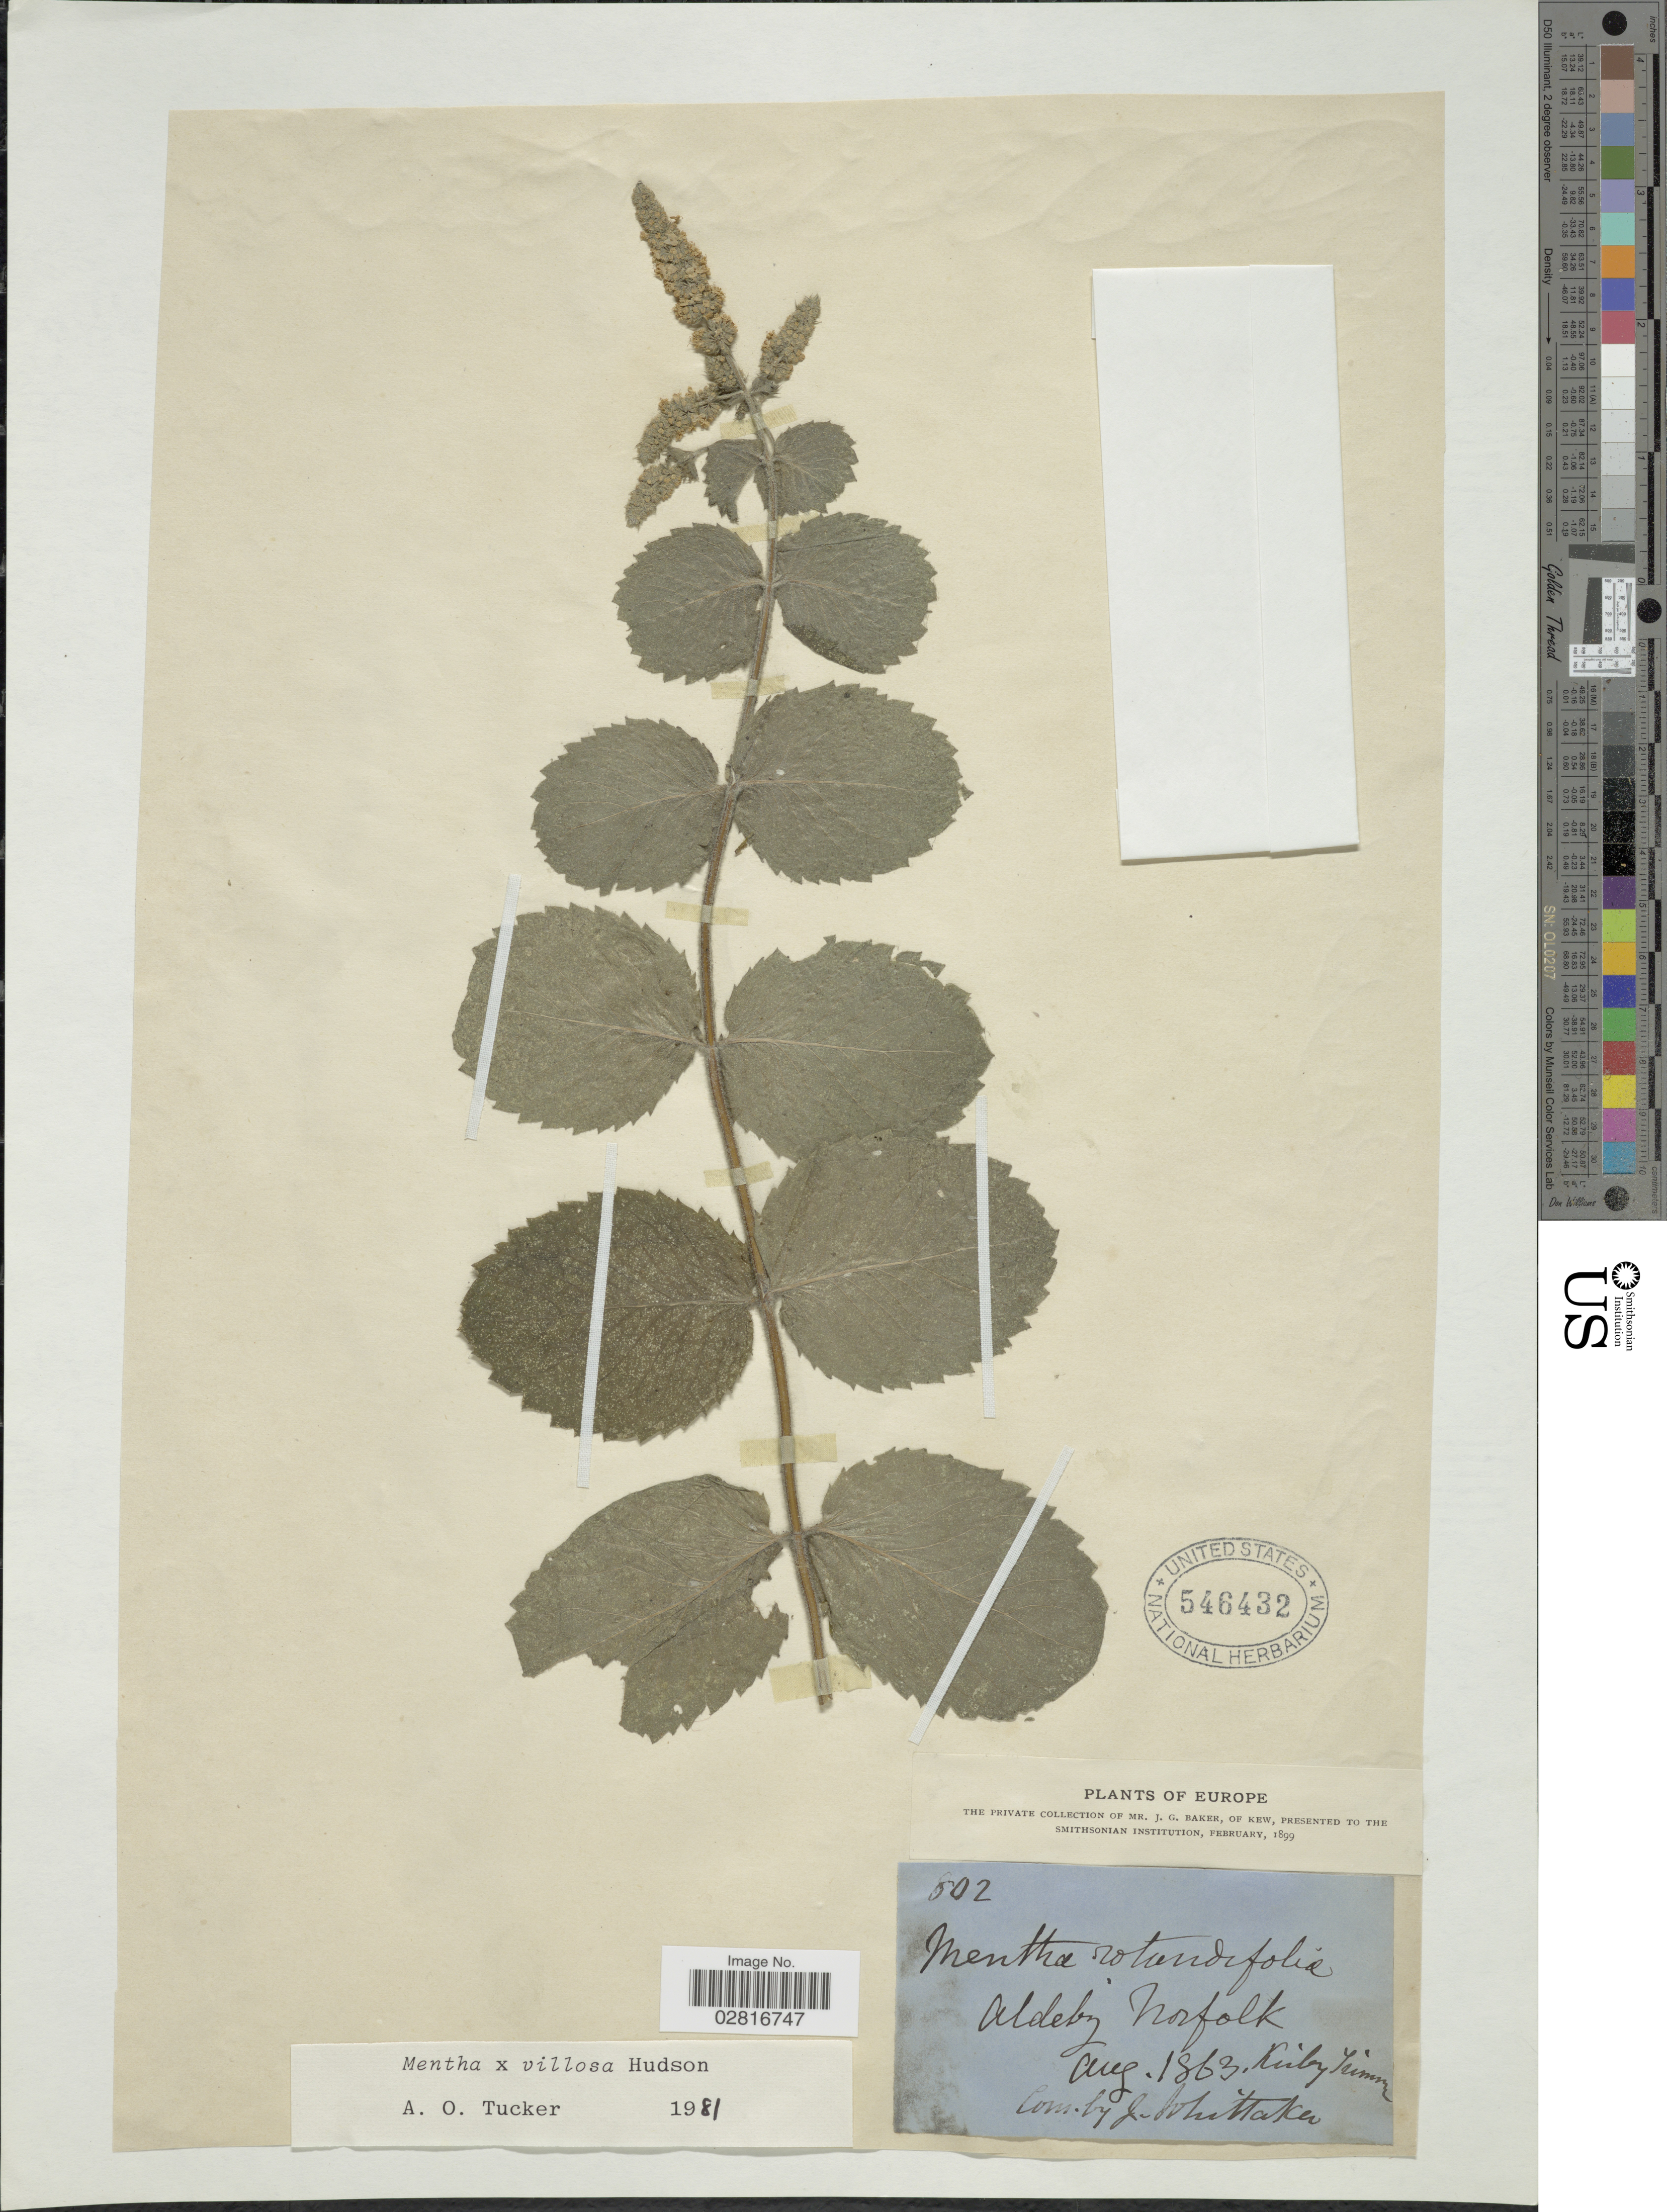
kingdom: Plantae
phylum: Tracheophyta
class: Magnoliopsida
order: Lamiales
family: Lamiaceae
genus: Mentha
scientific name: Mentha villosa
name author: Huds.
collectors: K. Trimmer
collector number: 802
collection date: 1863-08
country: United Kingdom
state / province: England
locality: Aldeby Norfolk.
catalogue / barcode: US 546432